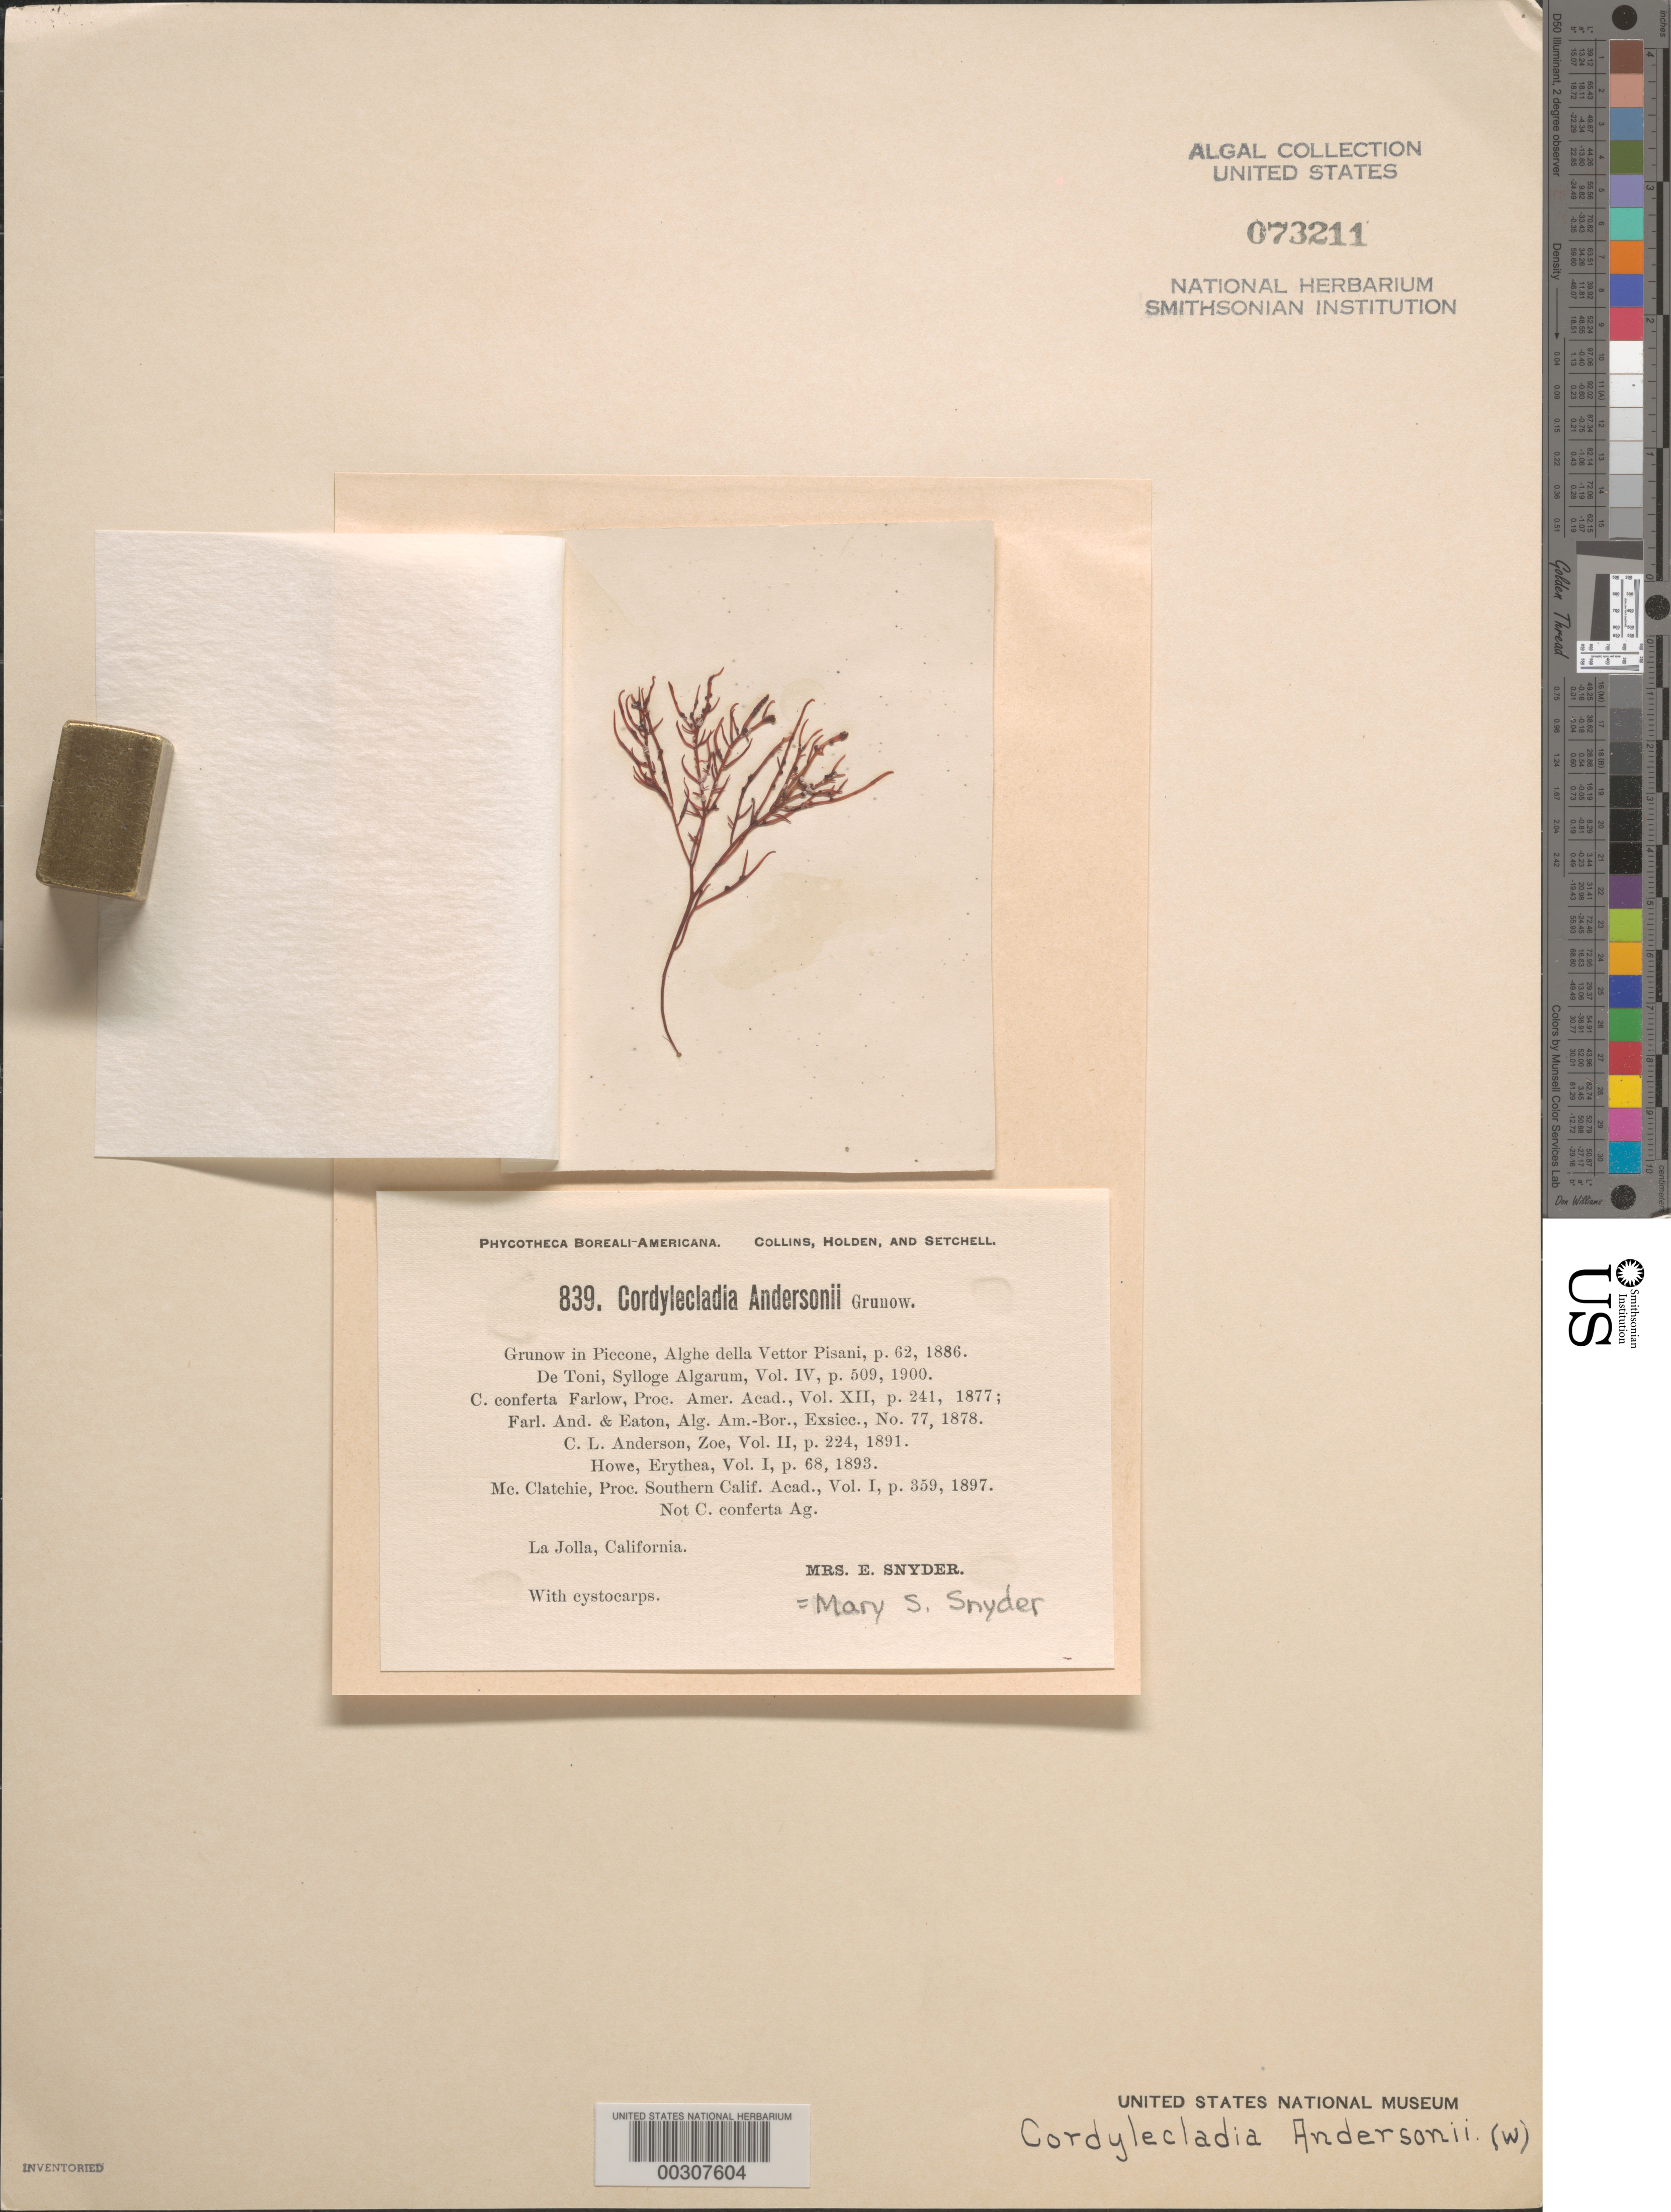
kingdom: Plantae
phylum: Rhodophyta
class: Florideophyceae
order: Rhodymeniales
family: Rhodymeniaceae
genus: Cordylecladia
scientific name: Cordylecladia andersonii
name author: Grunow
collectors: M. Snyder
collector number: PB-A 839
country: United States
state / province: California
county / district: San Diego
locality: La Jolla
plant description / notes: Collins, Holden & Setchell, Phycotheca Boreali-Americana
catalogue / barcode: US 73211